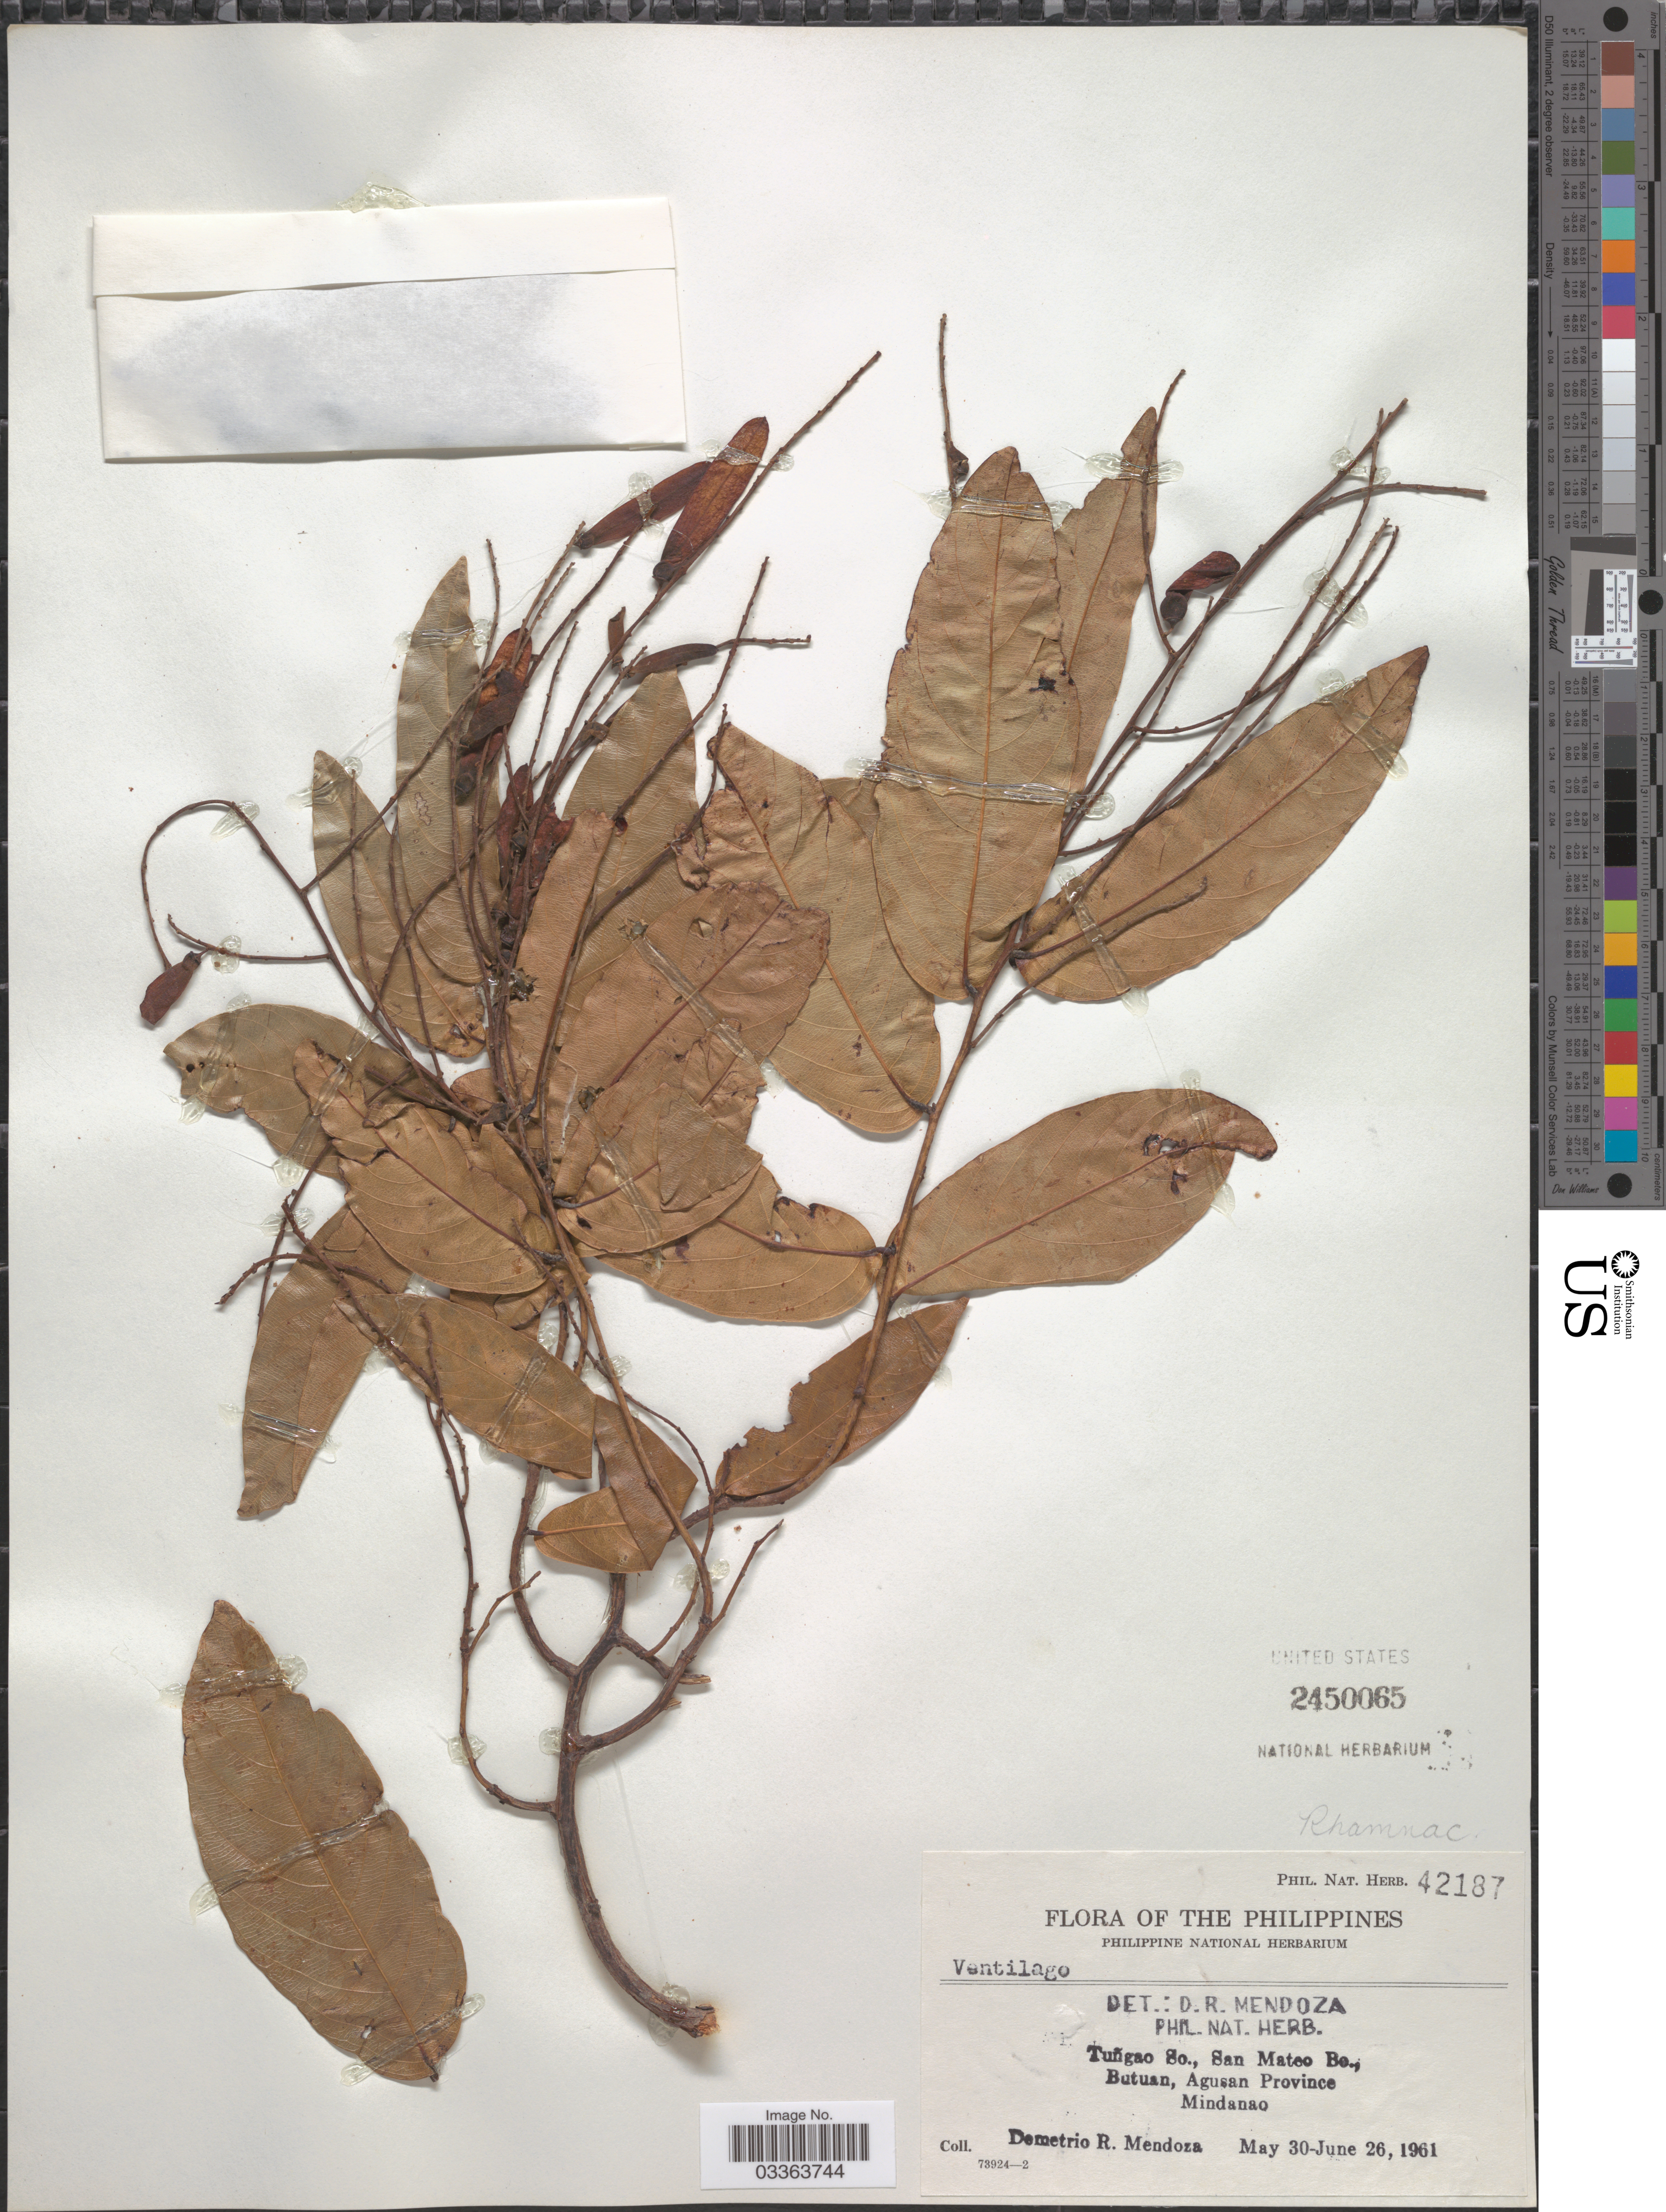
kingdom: Plantae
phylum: Tracheophyta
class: Magnoliopsida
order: Rosales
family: Rhamnaceae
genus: Ventilago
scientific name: Ventilago sp.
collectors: D. Mendoza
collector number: Phil. Nat. Herb. 42187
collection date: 1961-05-30/1961-06-26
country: Philippines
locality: Tuñgao So., San Mateo Bo., Butuan, Agusan Province. Mindanao.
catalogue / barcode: US 2450065